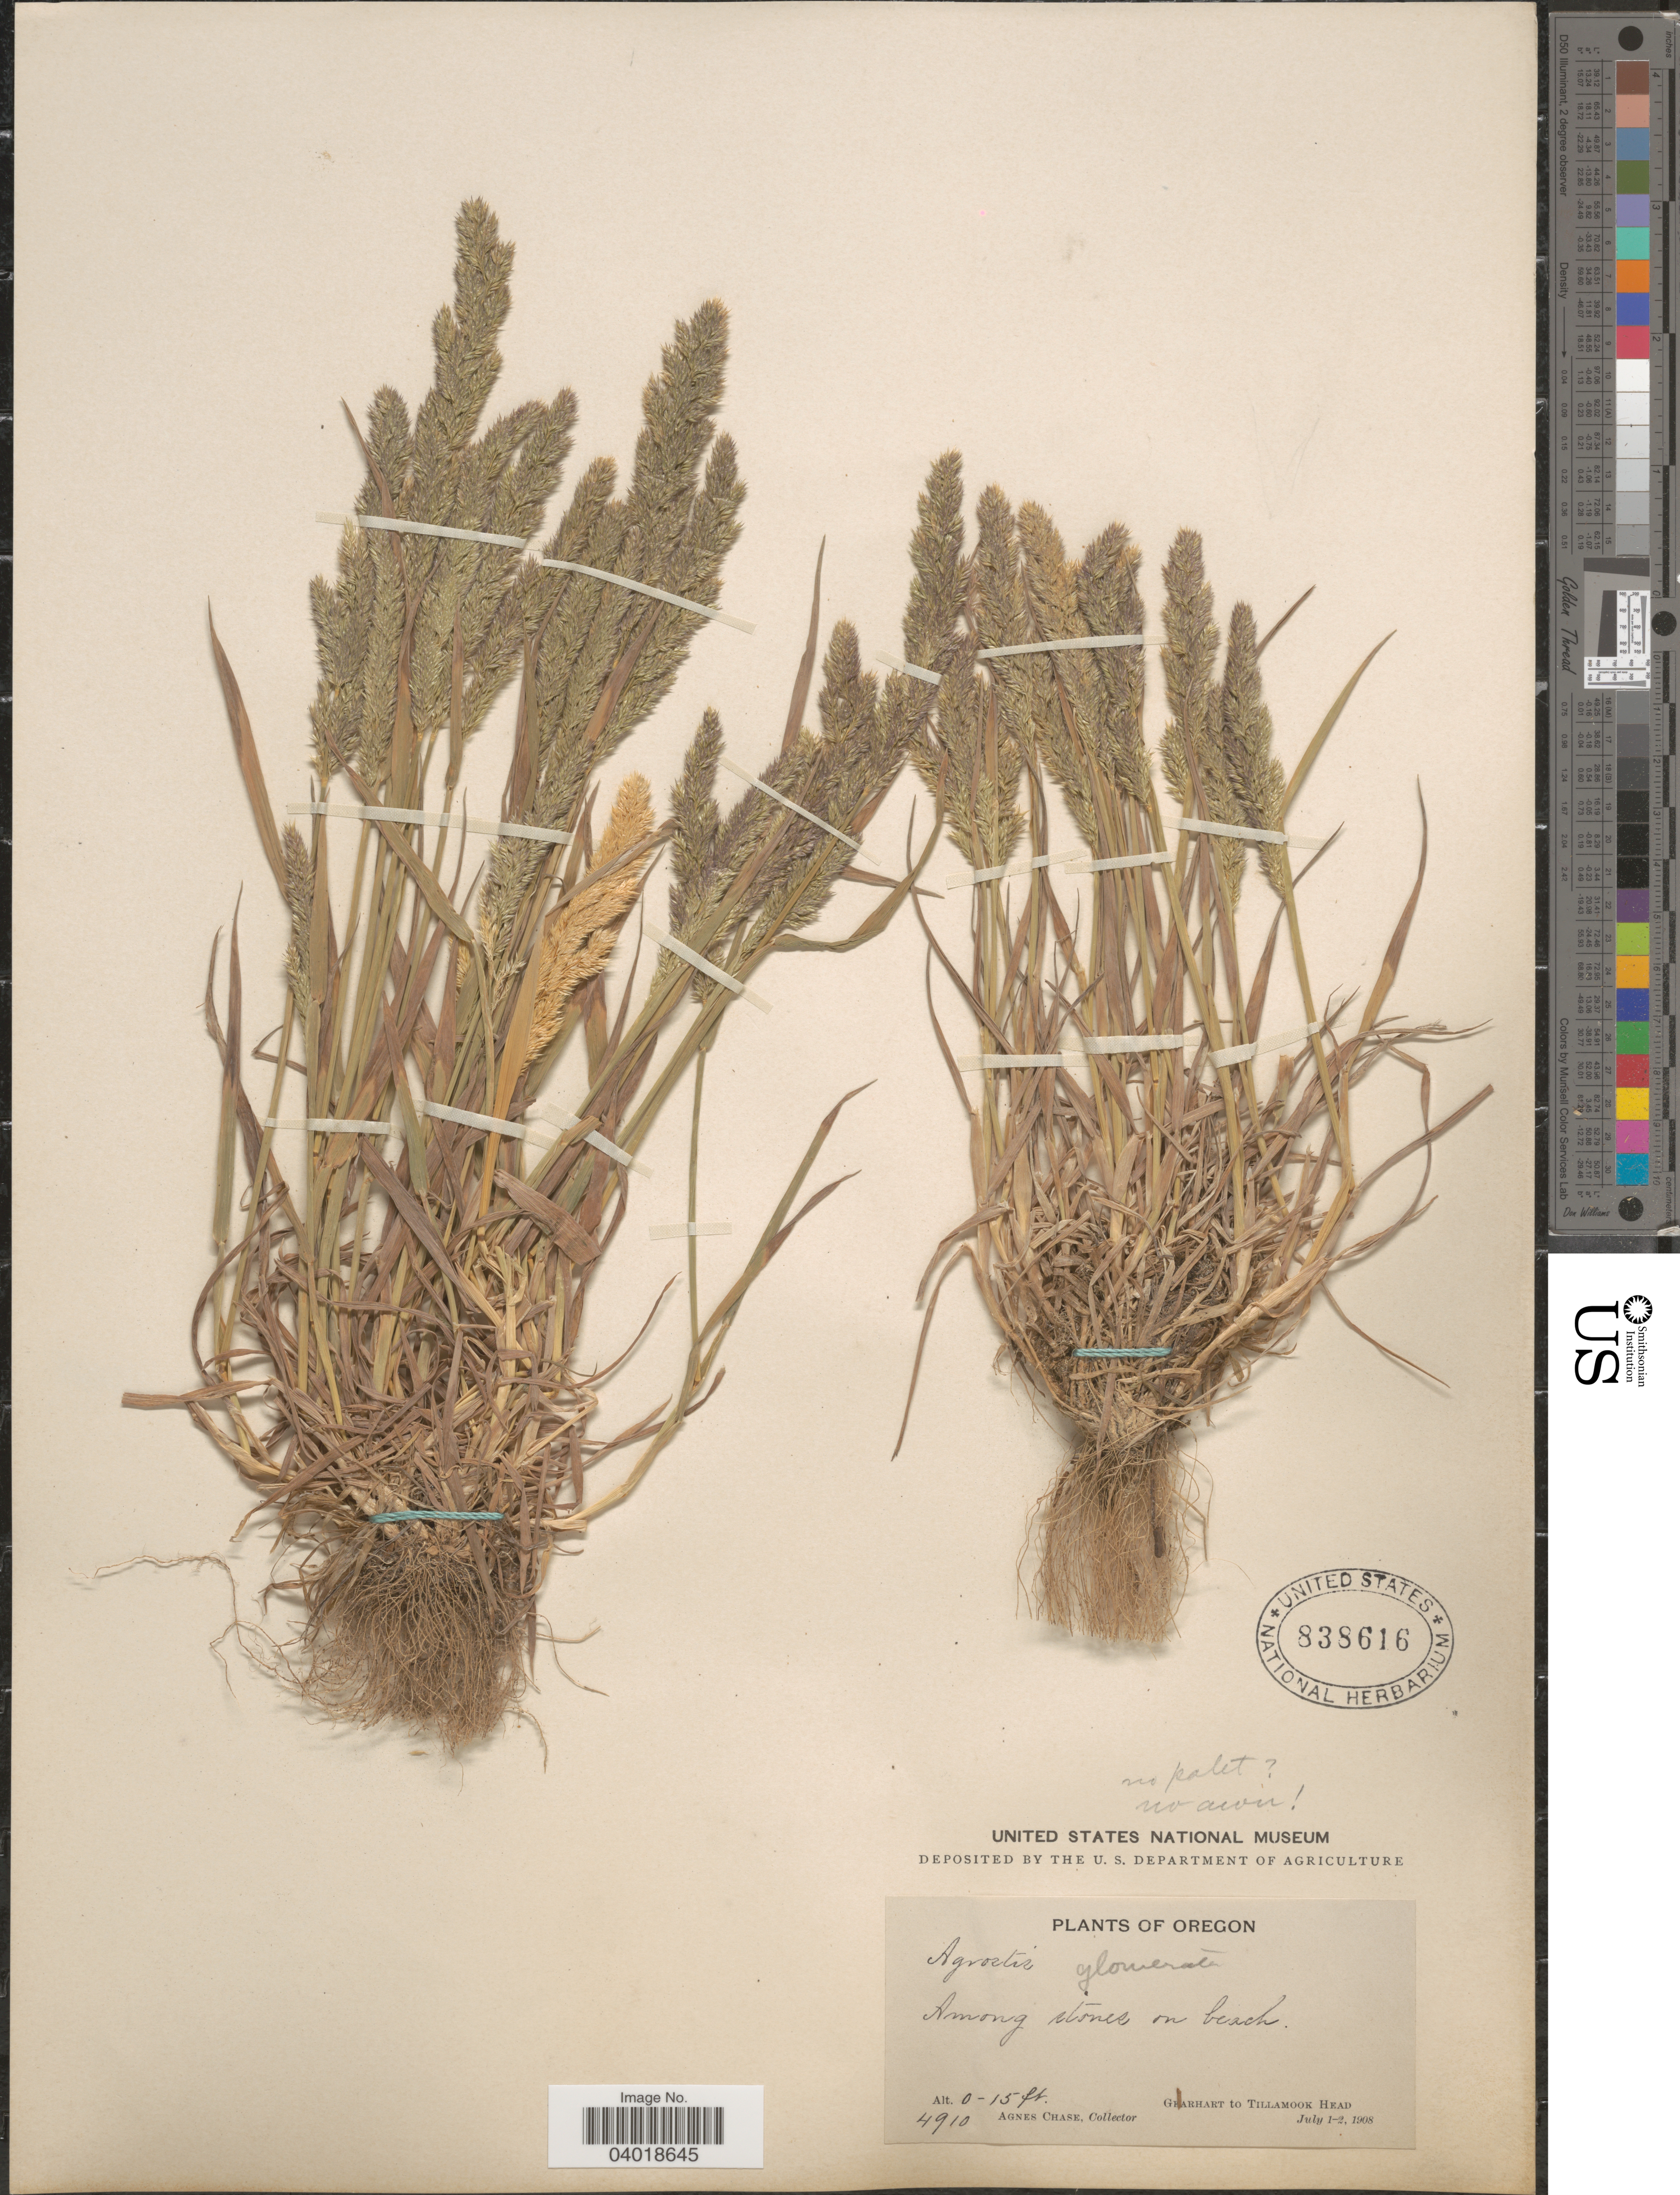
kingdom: Plantae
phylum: Tracheophyta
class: Liliopsida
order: Poales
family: Poaceae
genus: Agrostis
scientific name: Agrostis exarata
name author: Trin.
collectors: A. Chase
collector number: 4910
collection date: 1908-07-01/1908-07-02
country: United States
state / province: Oregon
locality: Among stones on beach. Garhart to Tillamook Head.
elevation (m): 0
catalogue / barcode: US 838616